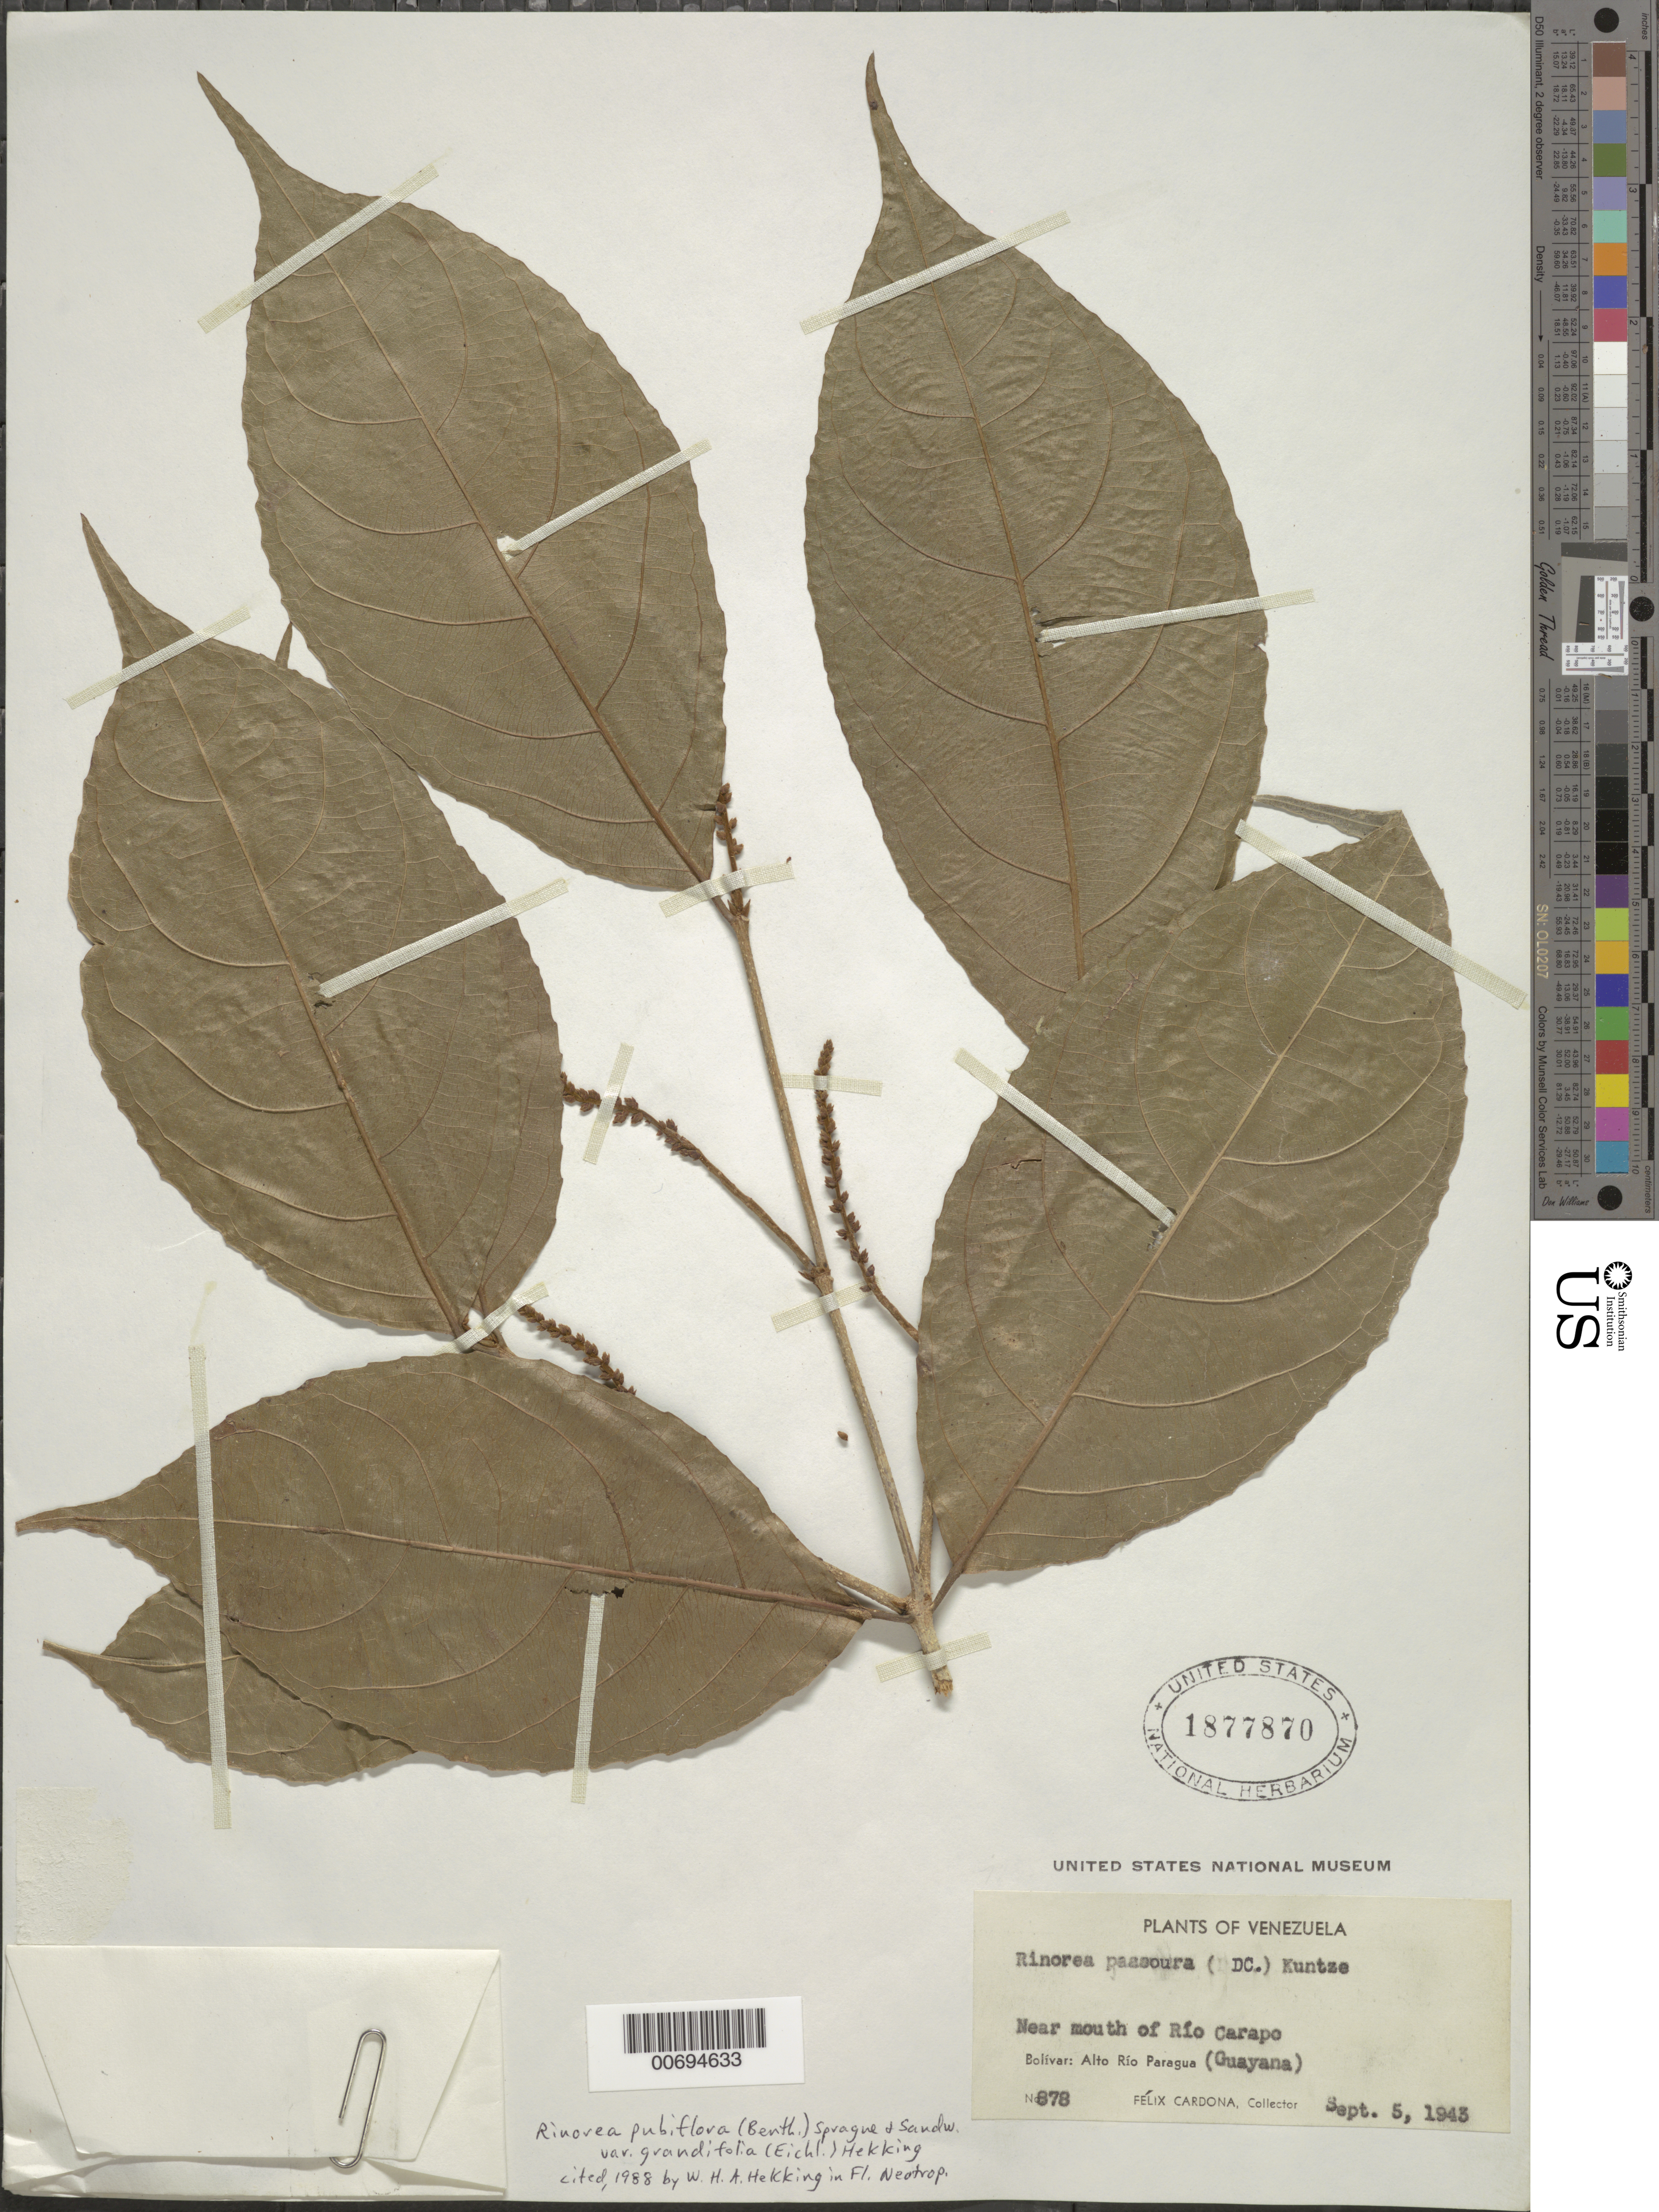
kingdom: Plantae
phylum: Tracheophyta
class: Magnoliopsida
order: Malpighiales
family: Violaceae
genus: Rinorea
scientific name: Rinorea pubiflora var. grandifolia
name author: (Eichler) Hekking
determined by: Hekking, W. H. A.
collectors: F. Cardona Puig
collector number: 878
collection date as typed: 5-Sep-43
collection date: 1943-09-05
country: Venezuela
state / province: Bolívar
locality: Alto Río Paragua, Río Carapo (Guayana)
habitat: Near mouth of river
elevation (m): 300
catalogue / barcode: US 1877870